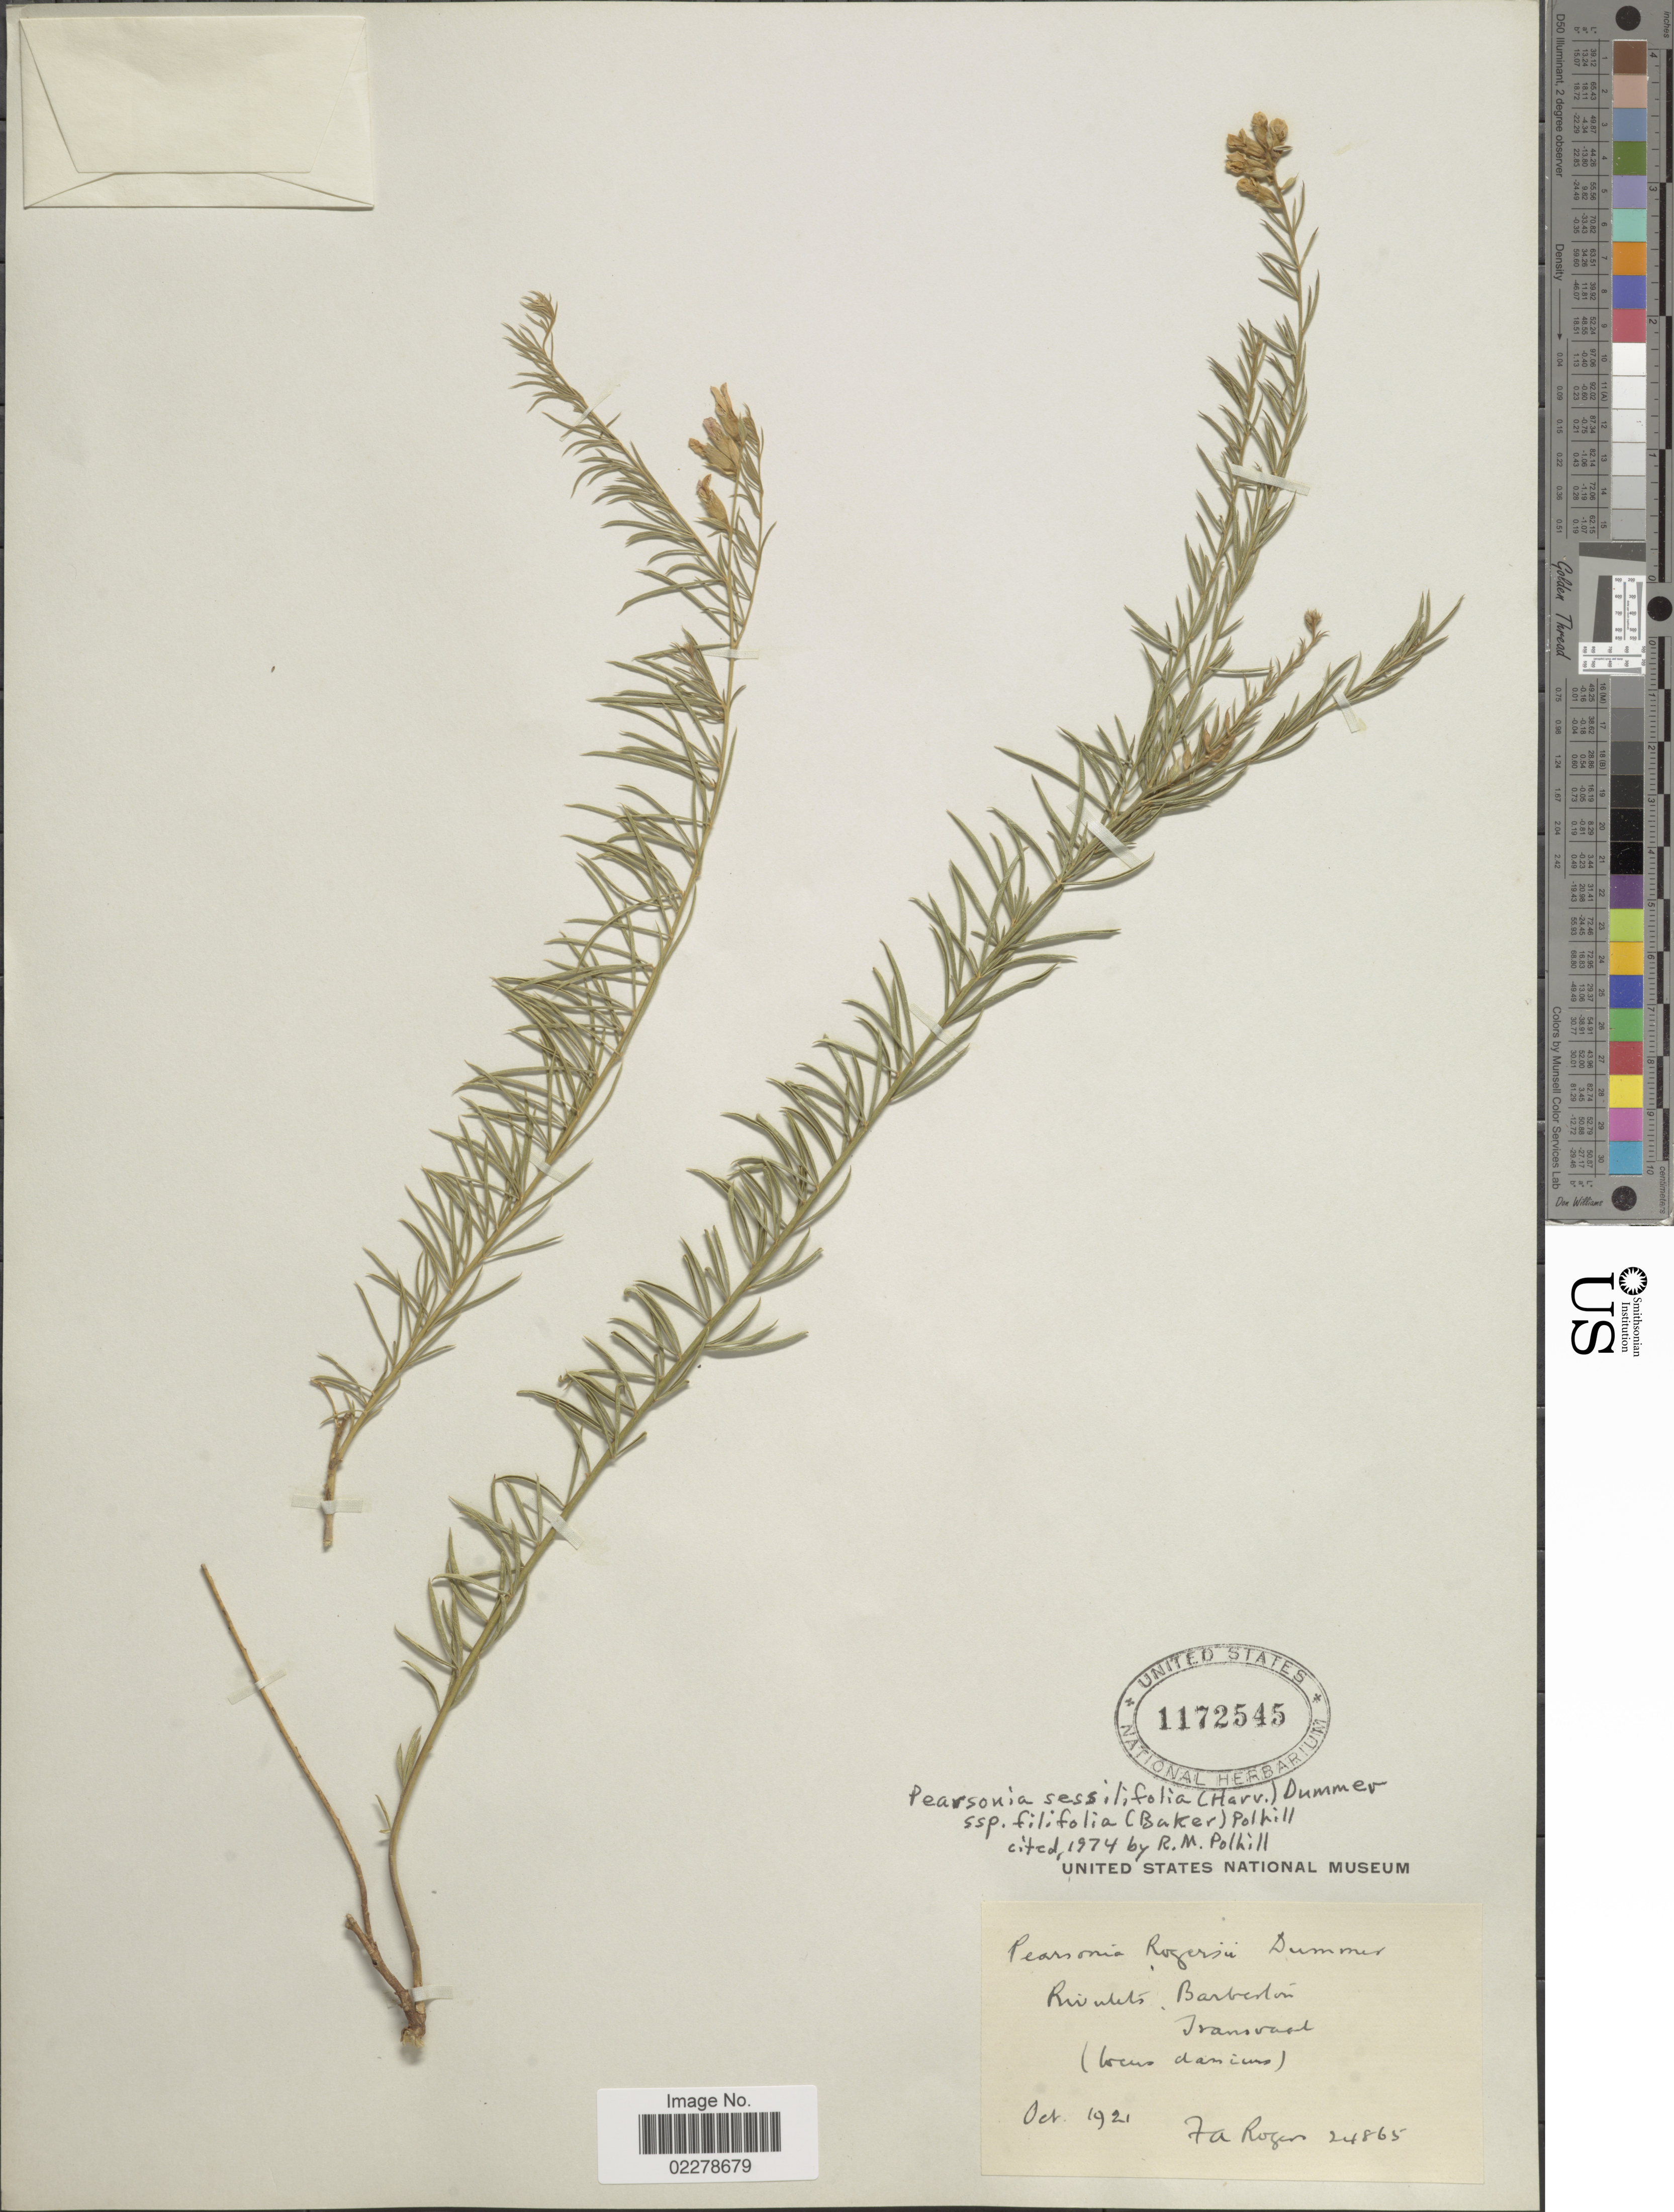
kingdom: Plantae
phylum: Tracheophyta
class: Magnoliopsida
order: Fabales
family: Fabaceae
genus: Pearsonia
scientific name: Pearsonia sessilifolia subsp. filifolia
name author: (Bolus) Polhill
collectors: F. Rogen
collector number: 24865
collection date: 1921-10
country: South Africa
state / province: Limpopo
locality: Transvaal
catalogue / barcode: US 1172545